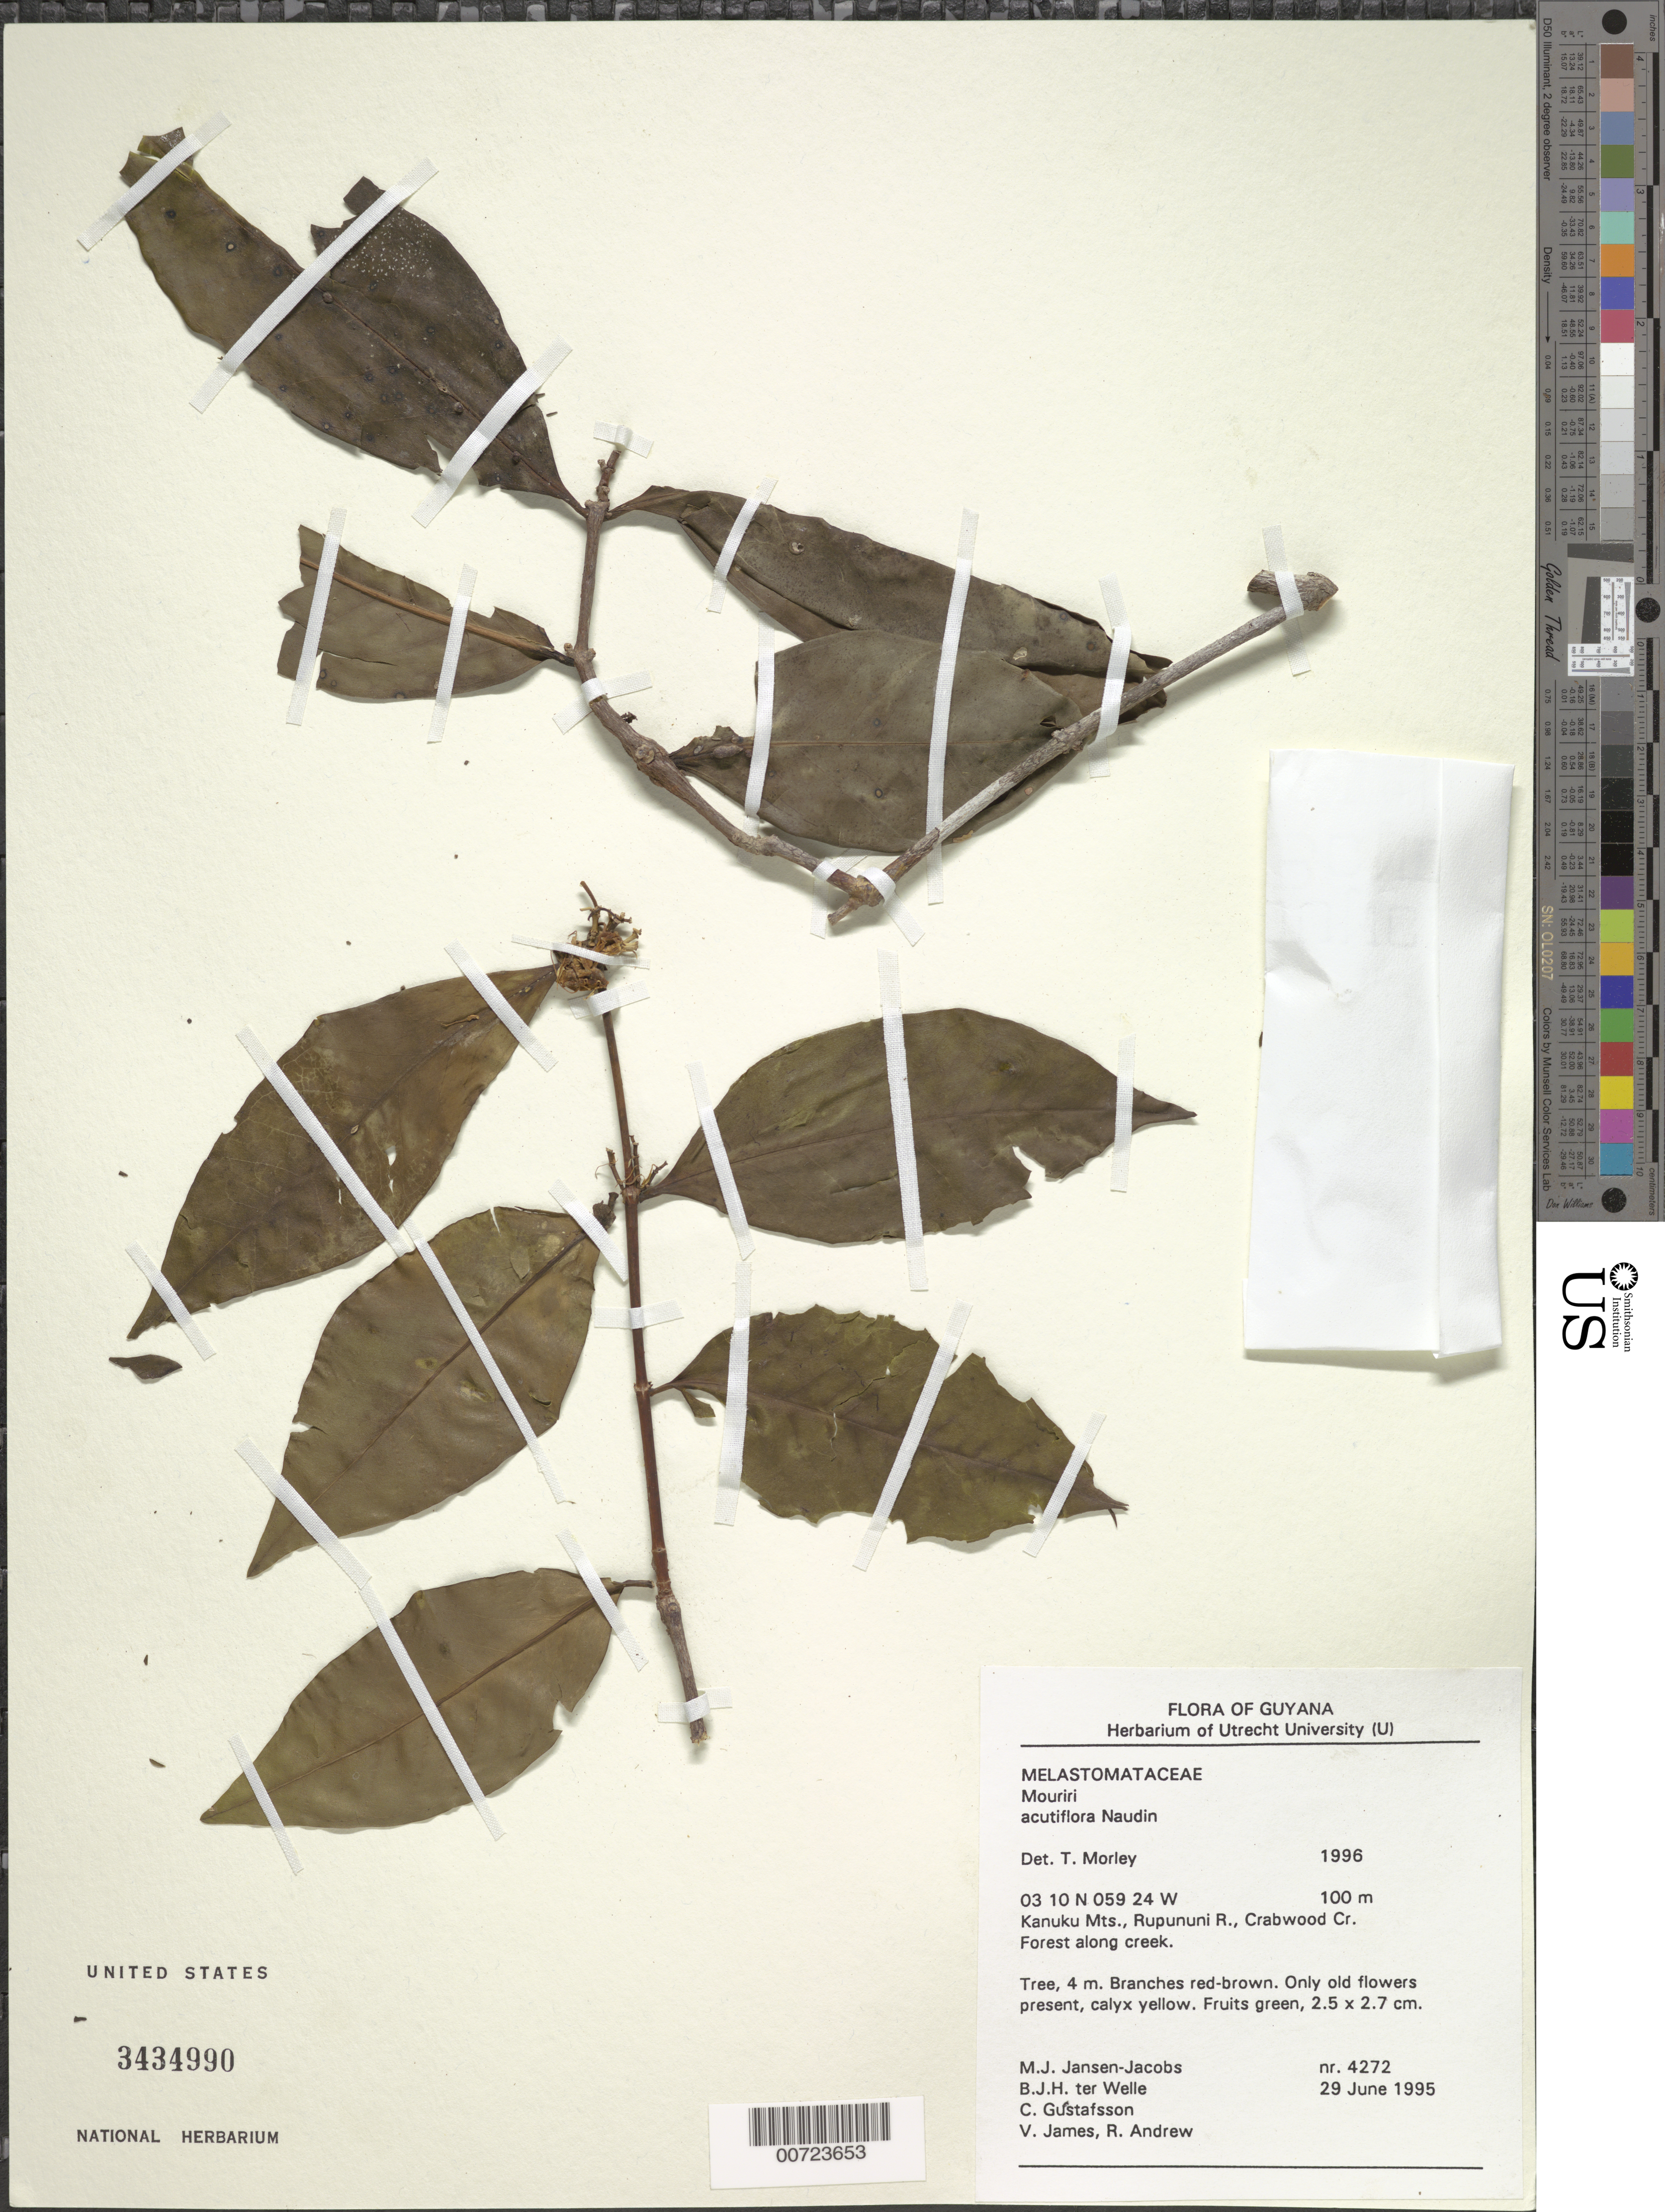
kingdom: Plantae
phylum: Tracheophyta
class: Magnoliopsida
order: Myrtales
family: Melastomataceae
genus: Mouriri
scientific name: Mouriri acutiflora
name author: Naudin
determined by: Morley, T.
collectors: M. J. Jansen-Jacobs, B. Welle, C. G. Gustafsson, V. James & R. Andrew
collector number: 4272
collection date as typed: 29-Jun-95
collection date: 1995-06-29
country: Guyana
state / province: U. Takutu-U. Essequibo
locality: Crabwood Creek, Rupununi River, Kanuku Mts.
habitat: Forest along creek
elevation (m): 100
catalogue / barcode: US 3434990